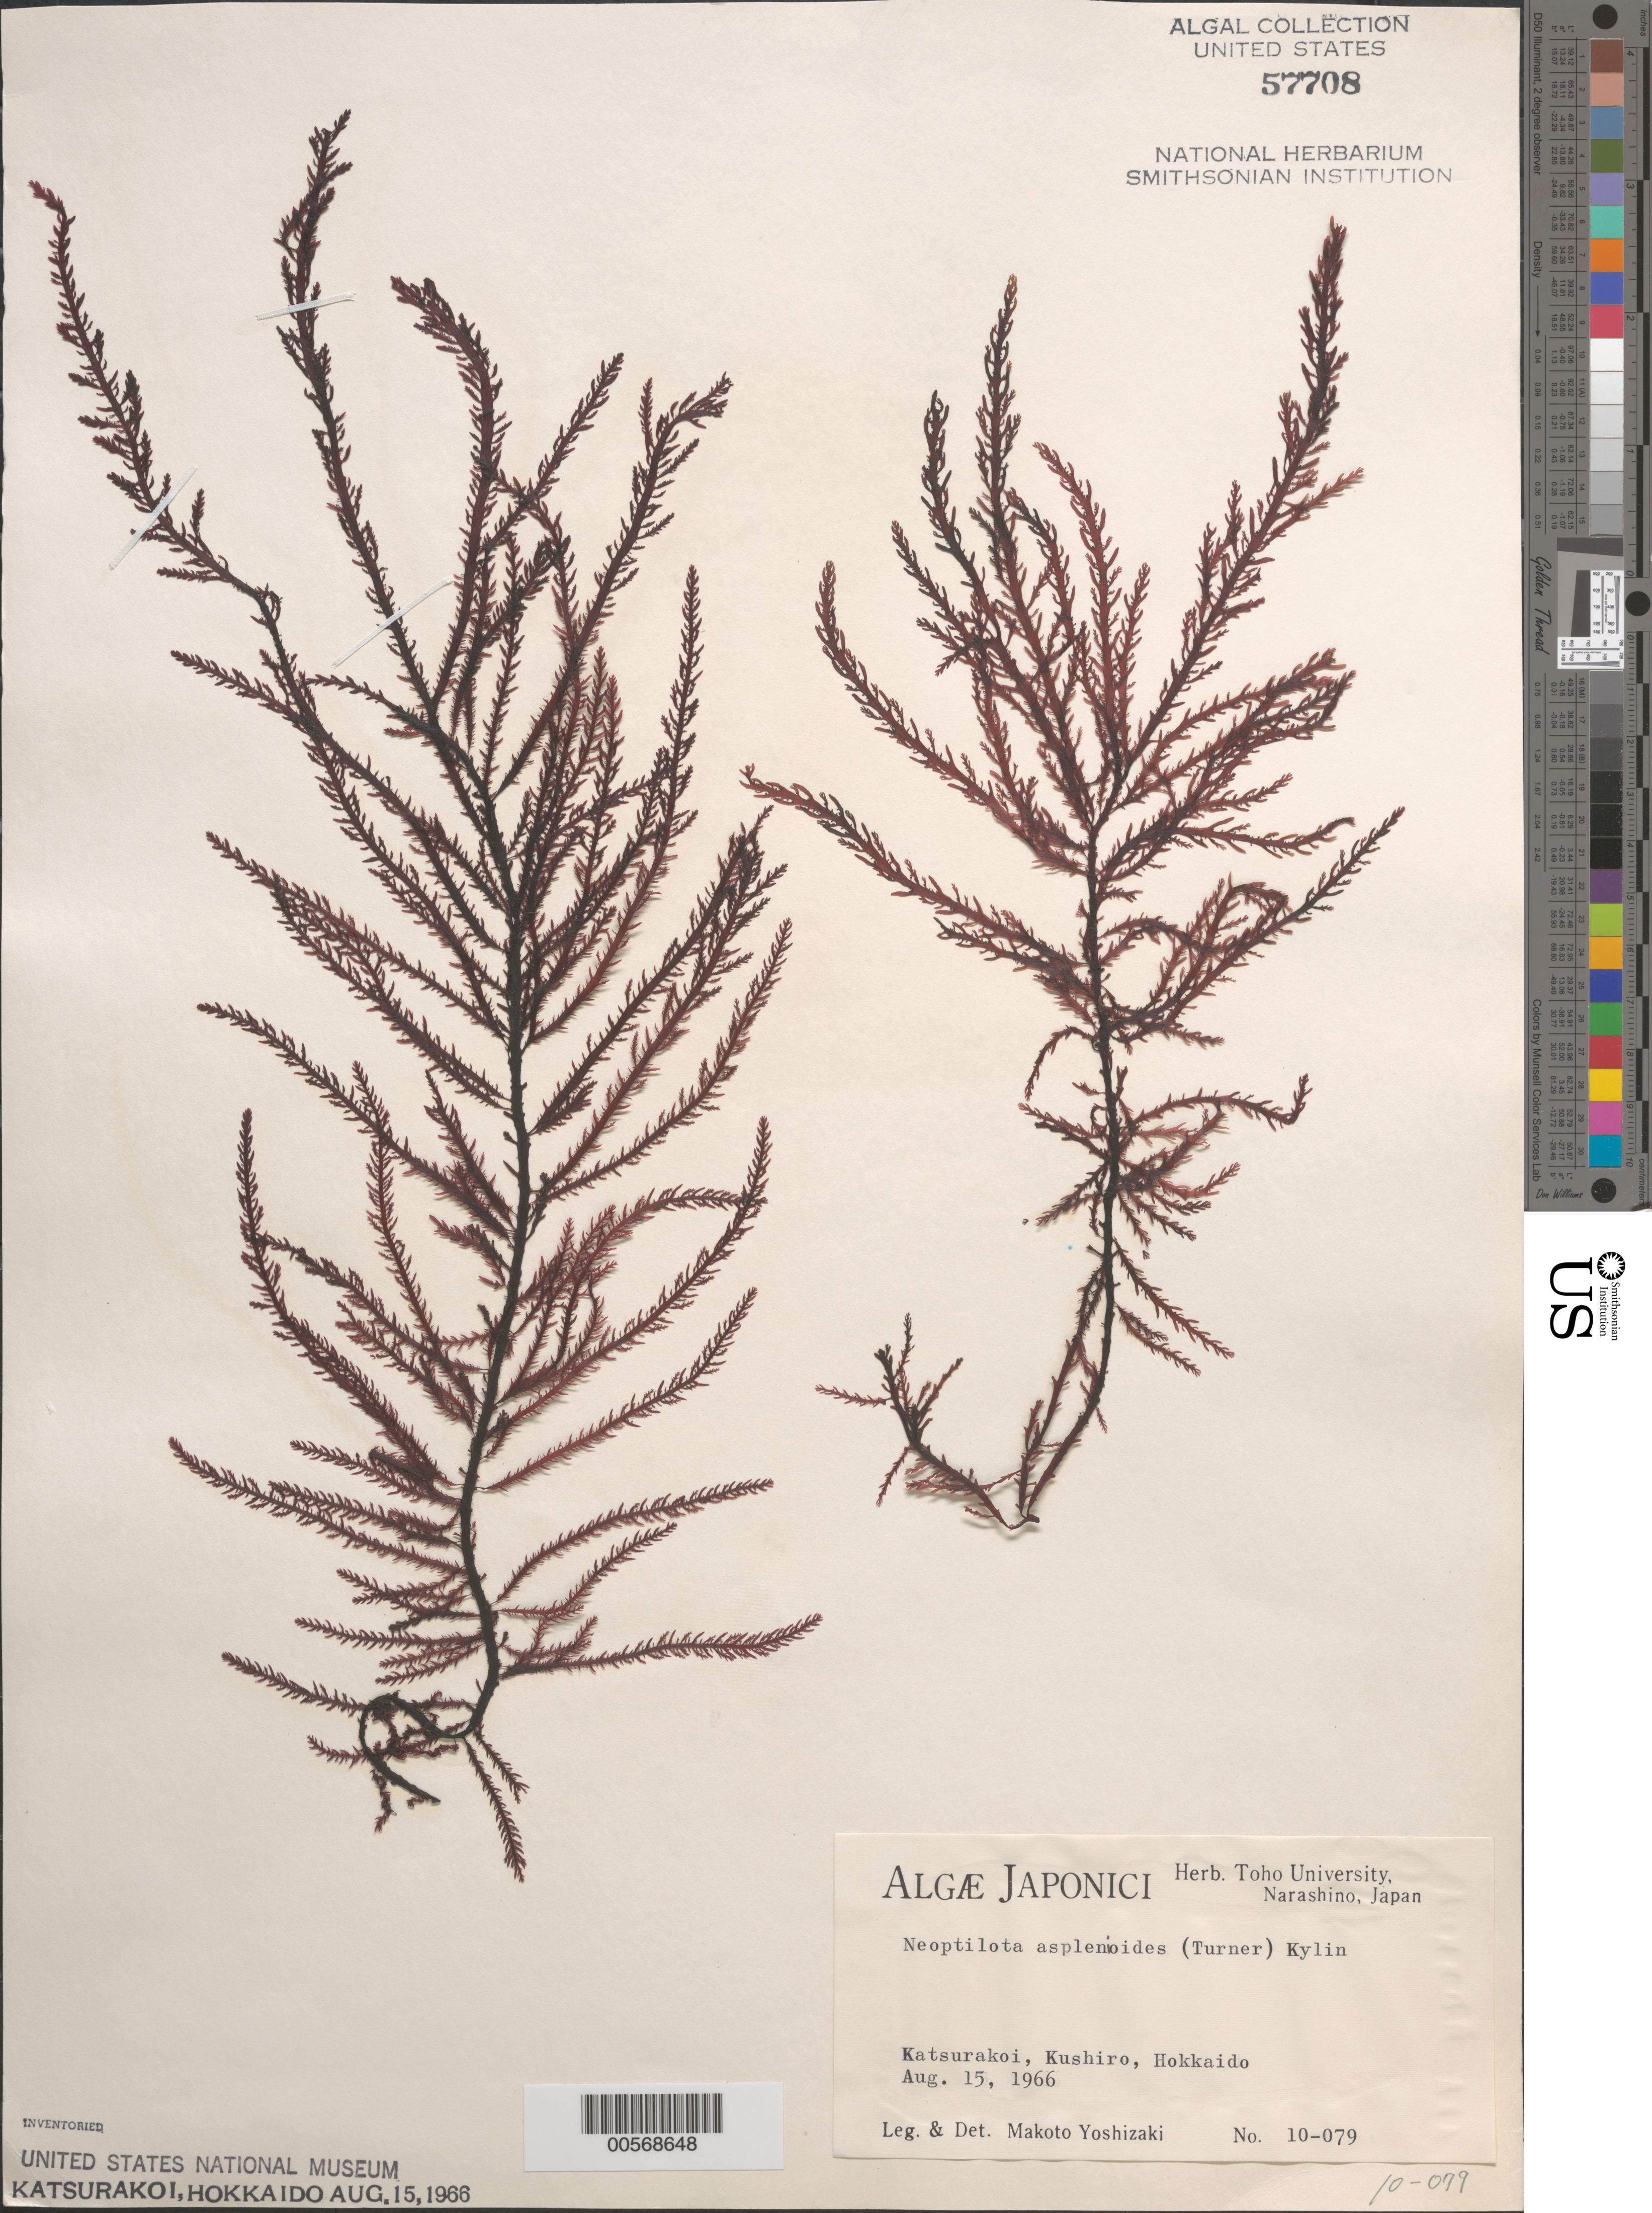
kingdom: Plantae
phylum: Rhodophyta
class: Florideophyceae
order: Ceramiales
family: Wrangeliaceae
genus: Ptilota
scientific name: Ptilota asplenioides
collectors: M. Yoshizaki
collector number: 10-079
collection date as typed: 15 Aug 1966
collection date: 1966-08-15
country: Japan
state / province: Hokkaido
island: Hokkaido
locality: Katsurakoi, Kushiro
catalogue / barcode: US 57708